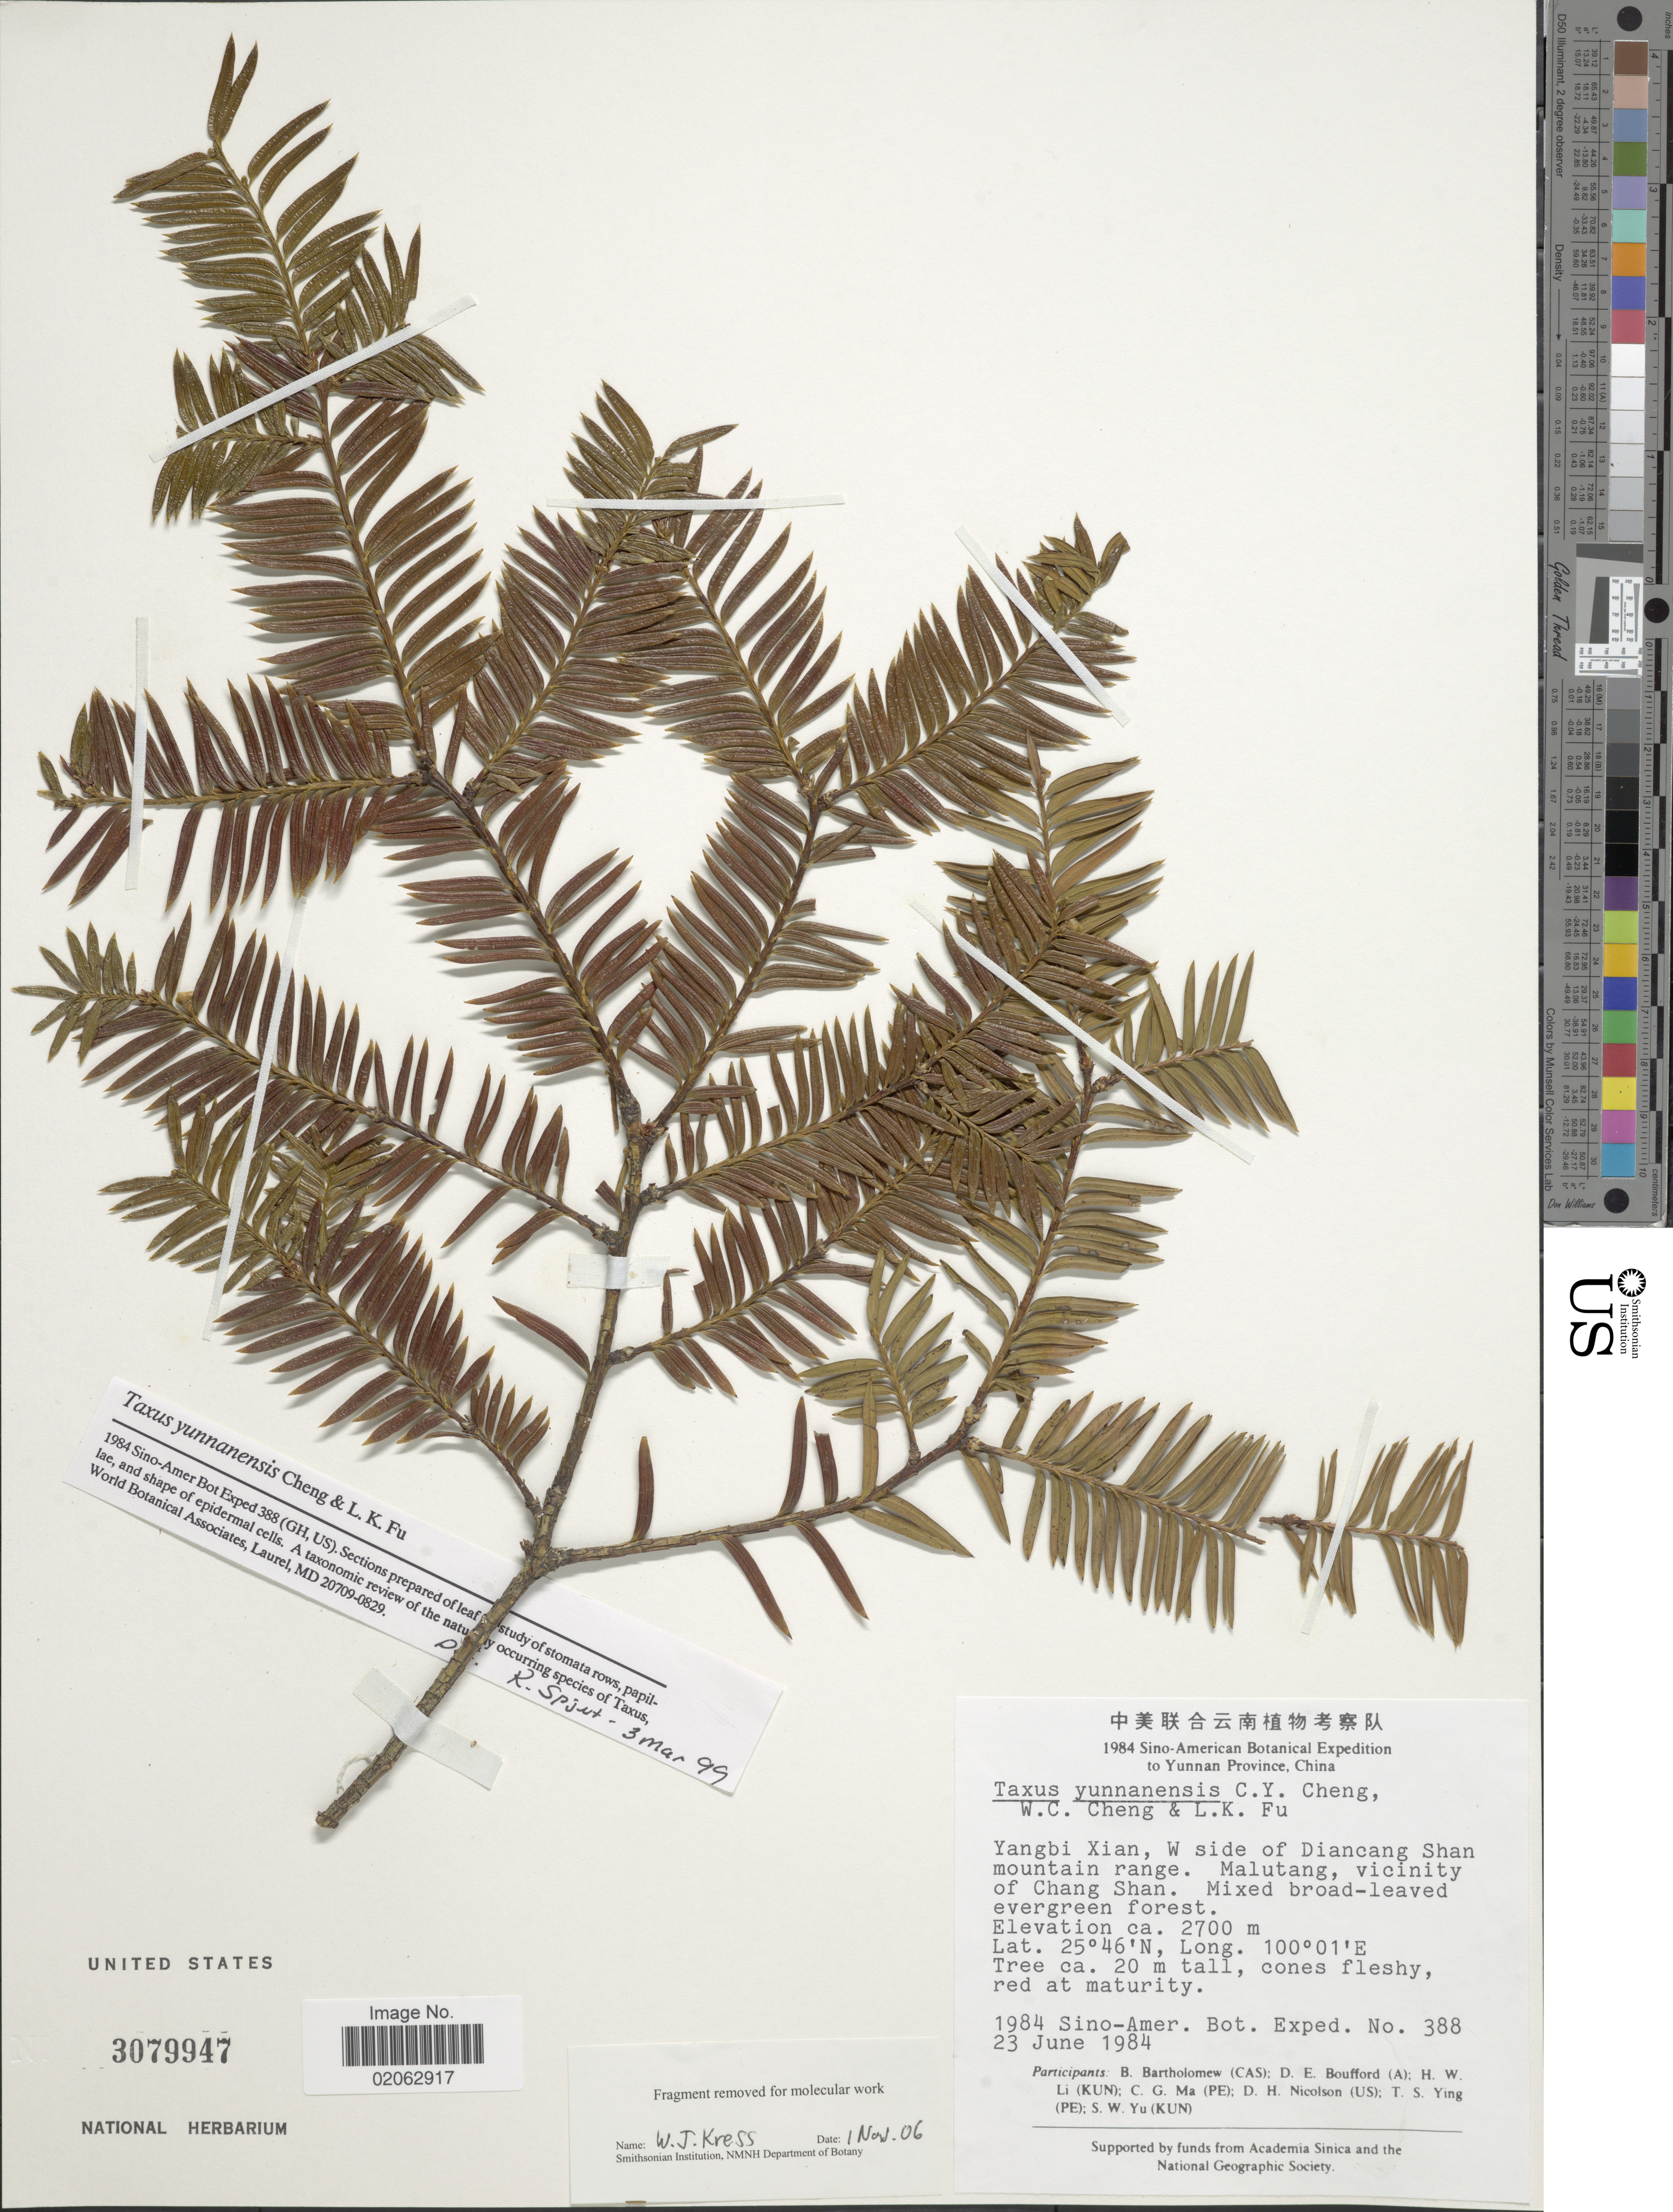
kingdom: Plantae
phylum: Tracheophyta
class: Pinopsida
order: Pinales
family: Taxaceae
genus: Taxus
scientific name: Taxus yunnanensis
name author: W.C. Cheng & L.K. Fu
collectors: B. Bartholomew, D. E. Boufford, H. W. Li, C. Ma & et al.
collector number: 388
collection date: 1984-06-23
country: China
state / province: Yunnan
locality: Yangbi Xian, W side of Diancang Shan mountain range, Malutang, vicinity of Chang Shan.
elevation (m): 2700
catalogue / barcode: US 3079947